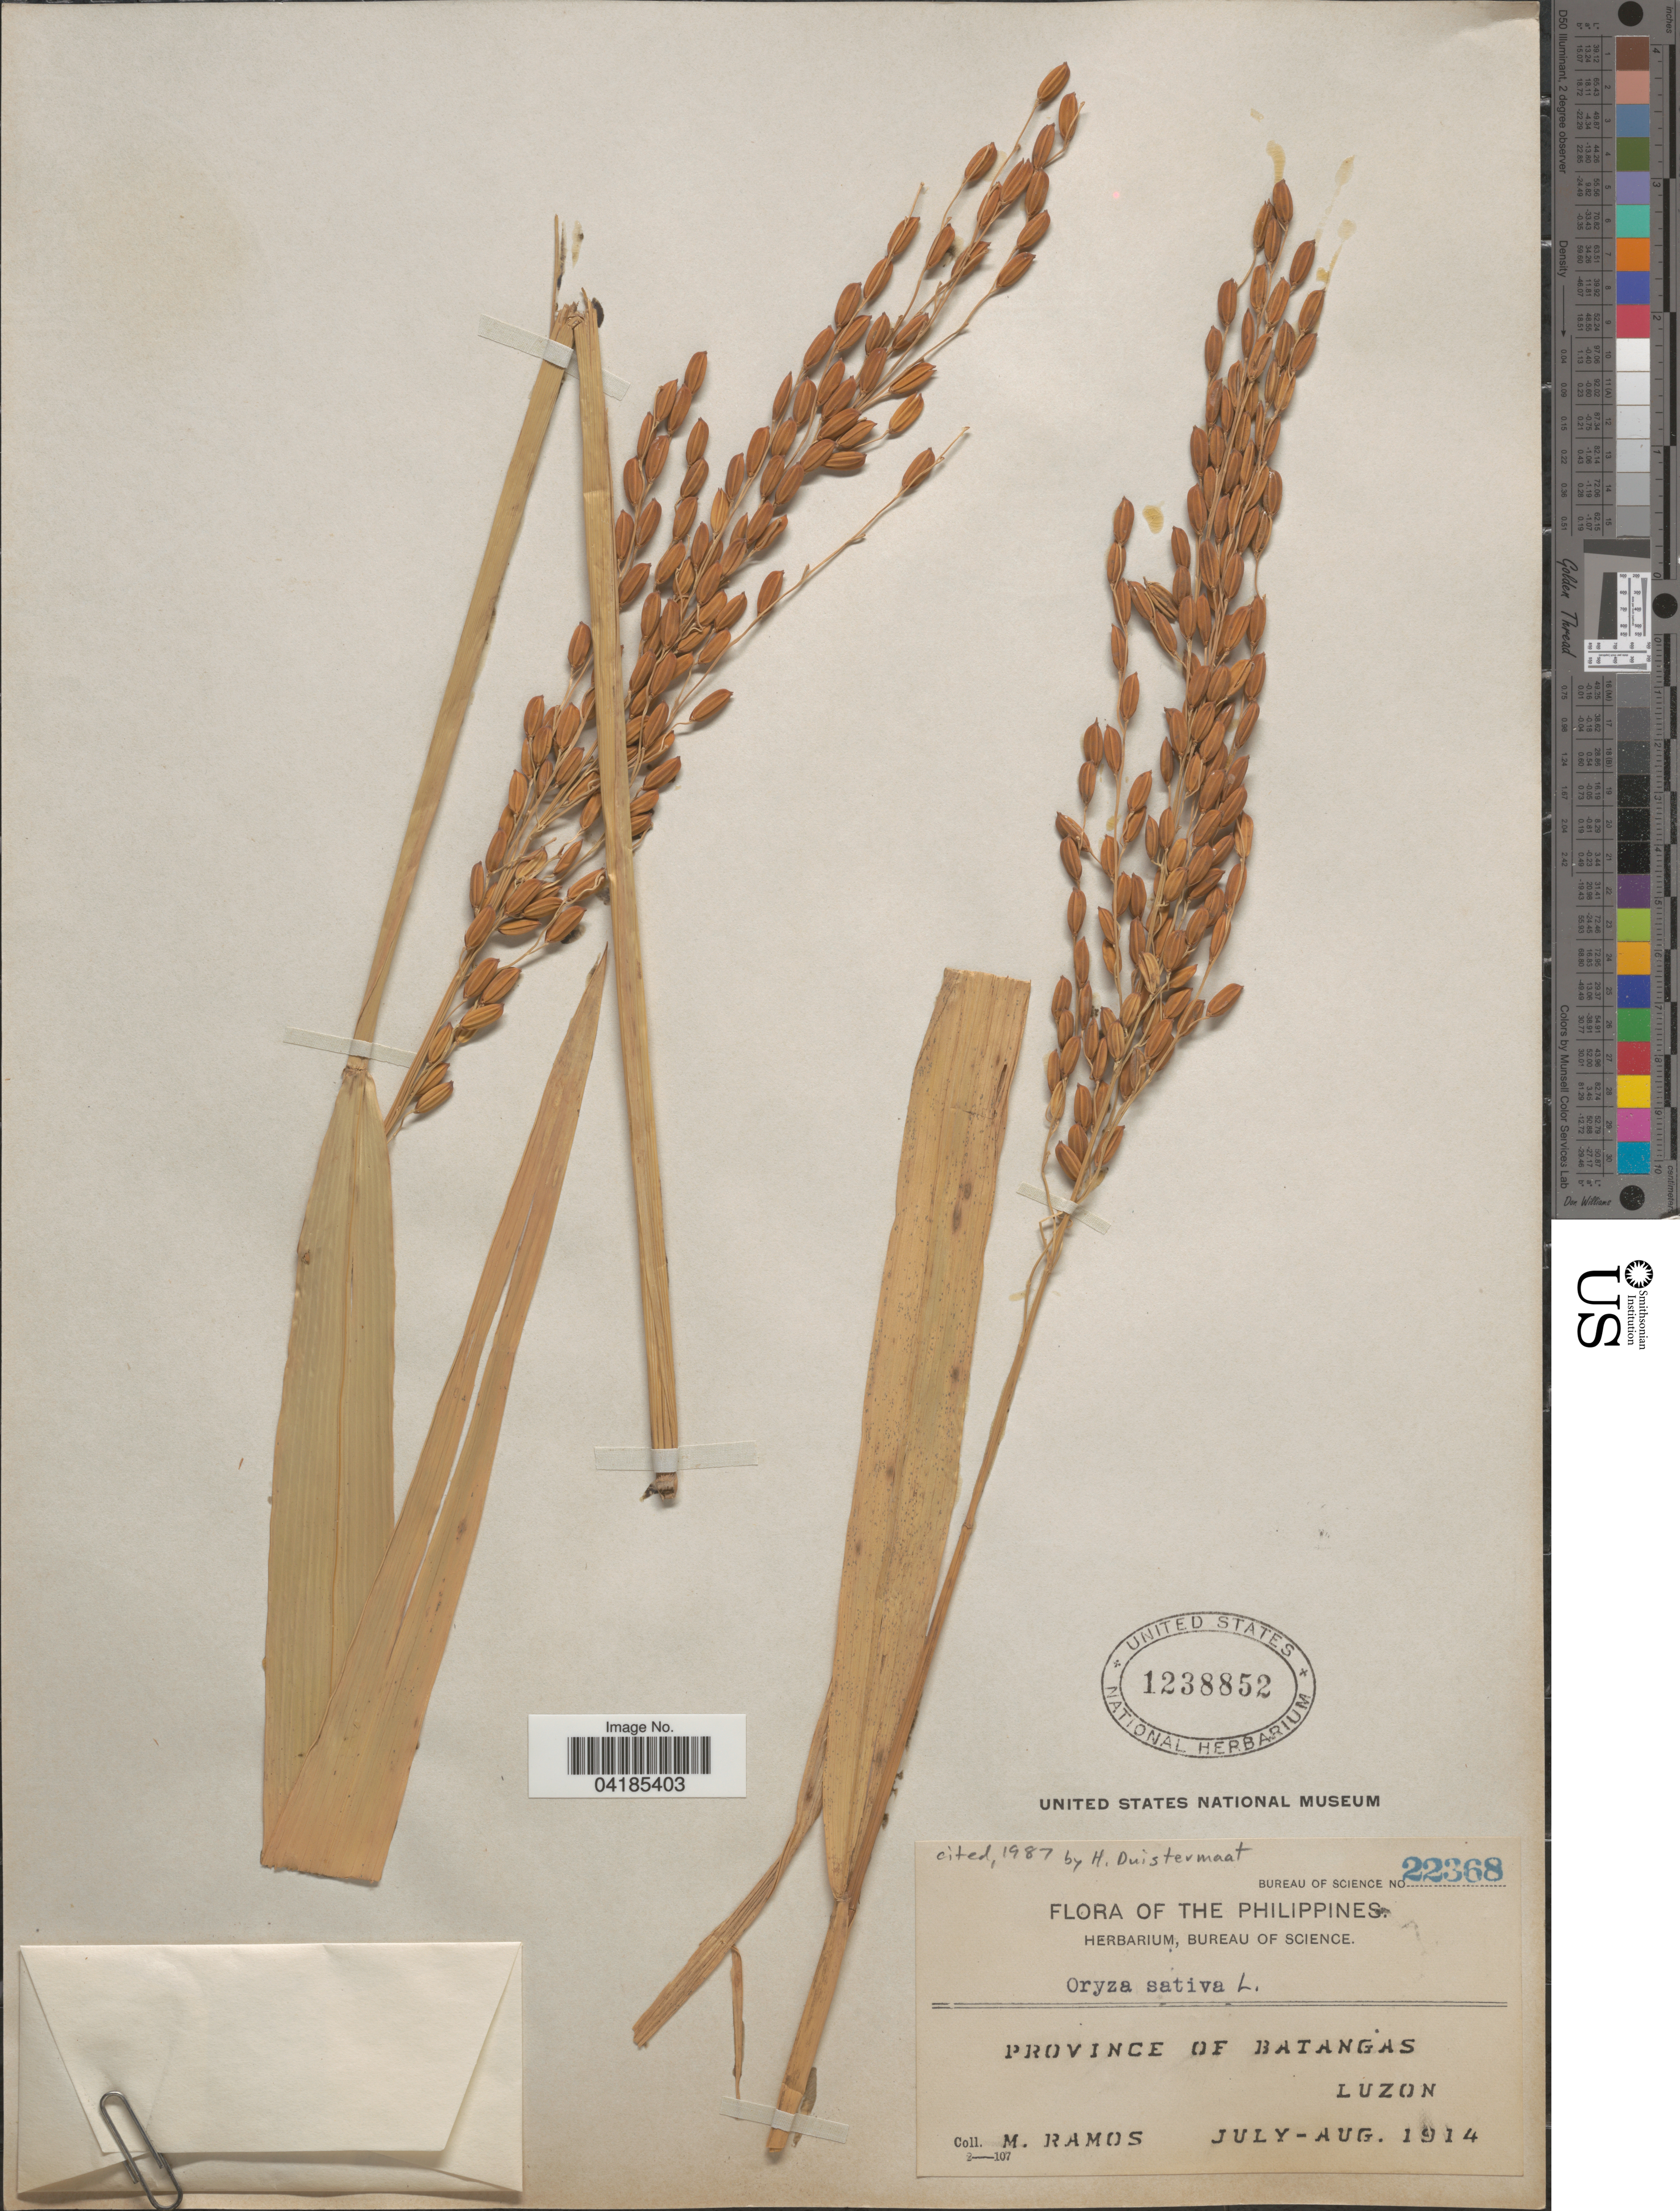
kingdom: Plantae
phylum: Tracheophyta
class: Liliopsida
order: Poales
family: Poaceae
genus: Oryza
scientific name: Oryza sativa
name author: L.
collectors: M. Ramos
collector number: Bureau of Science 22368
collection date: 1914-07/1914-08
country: Philippines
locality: Province of Batangas. Luzon.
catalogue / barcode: US 1238852